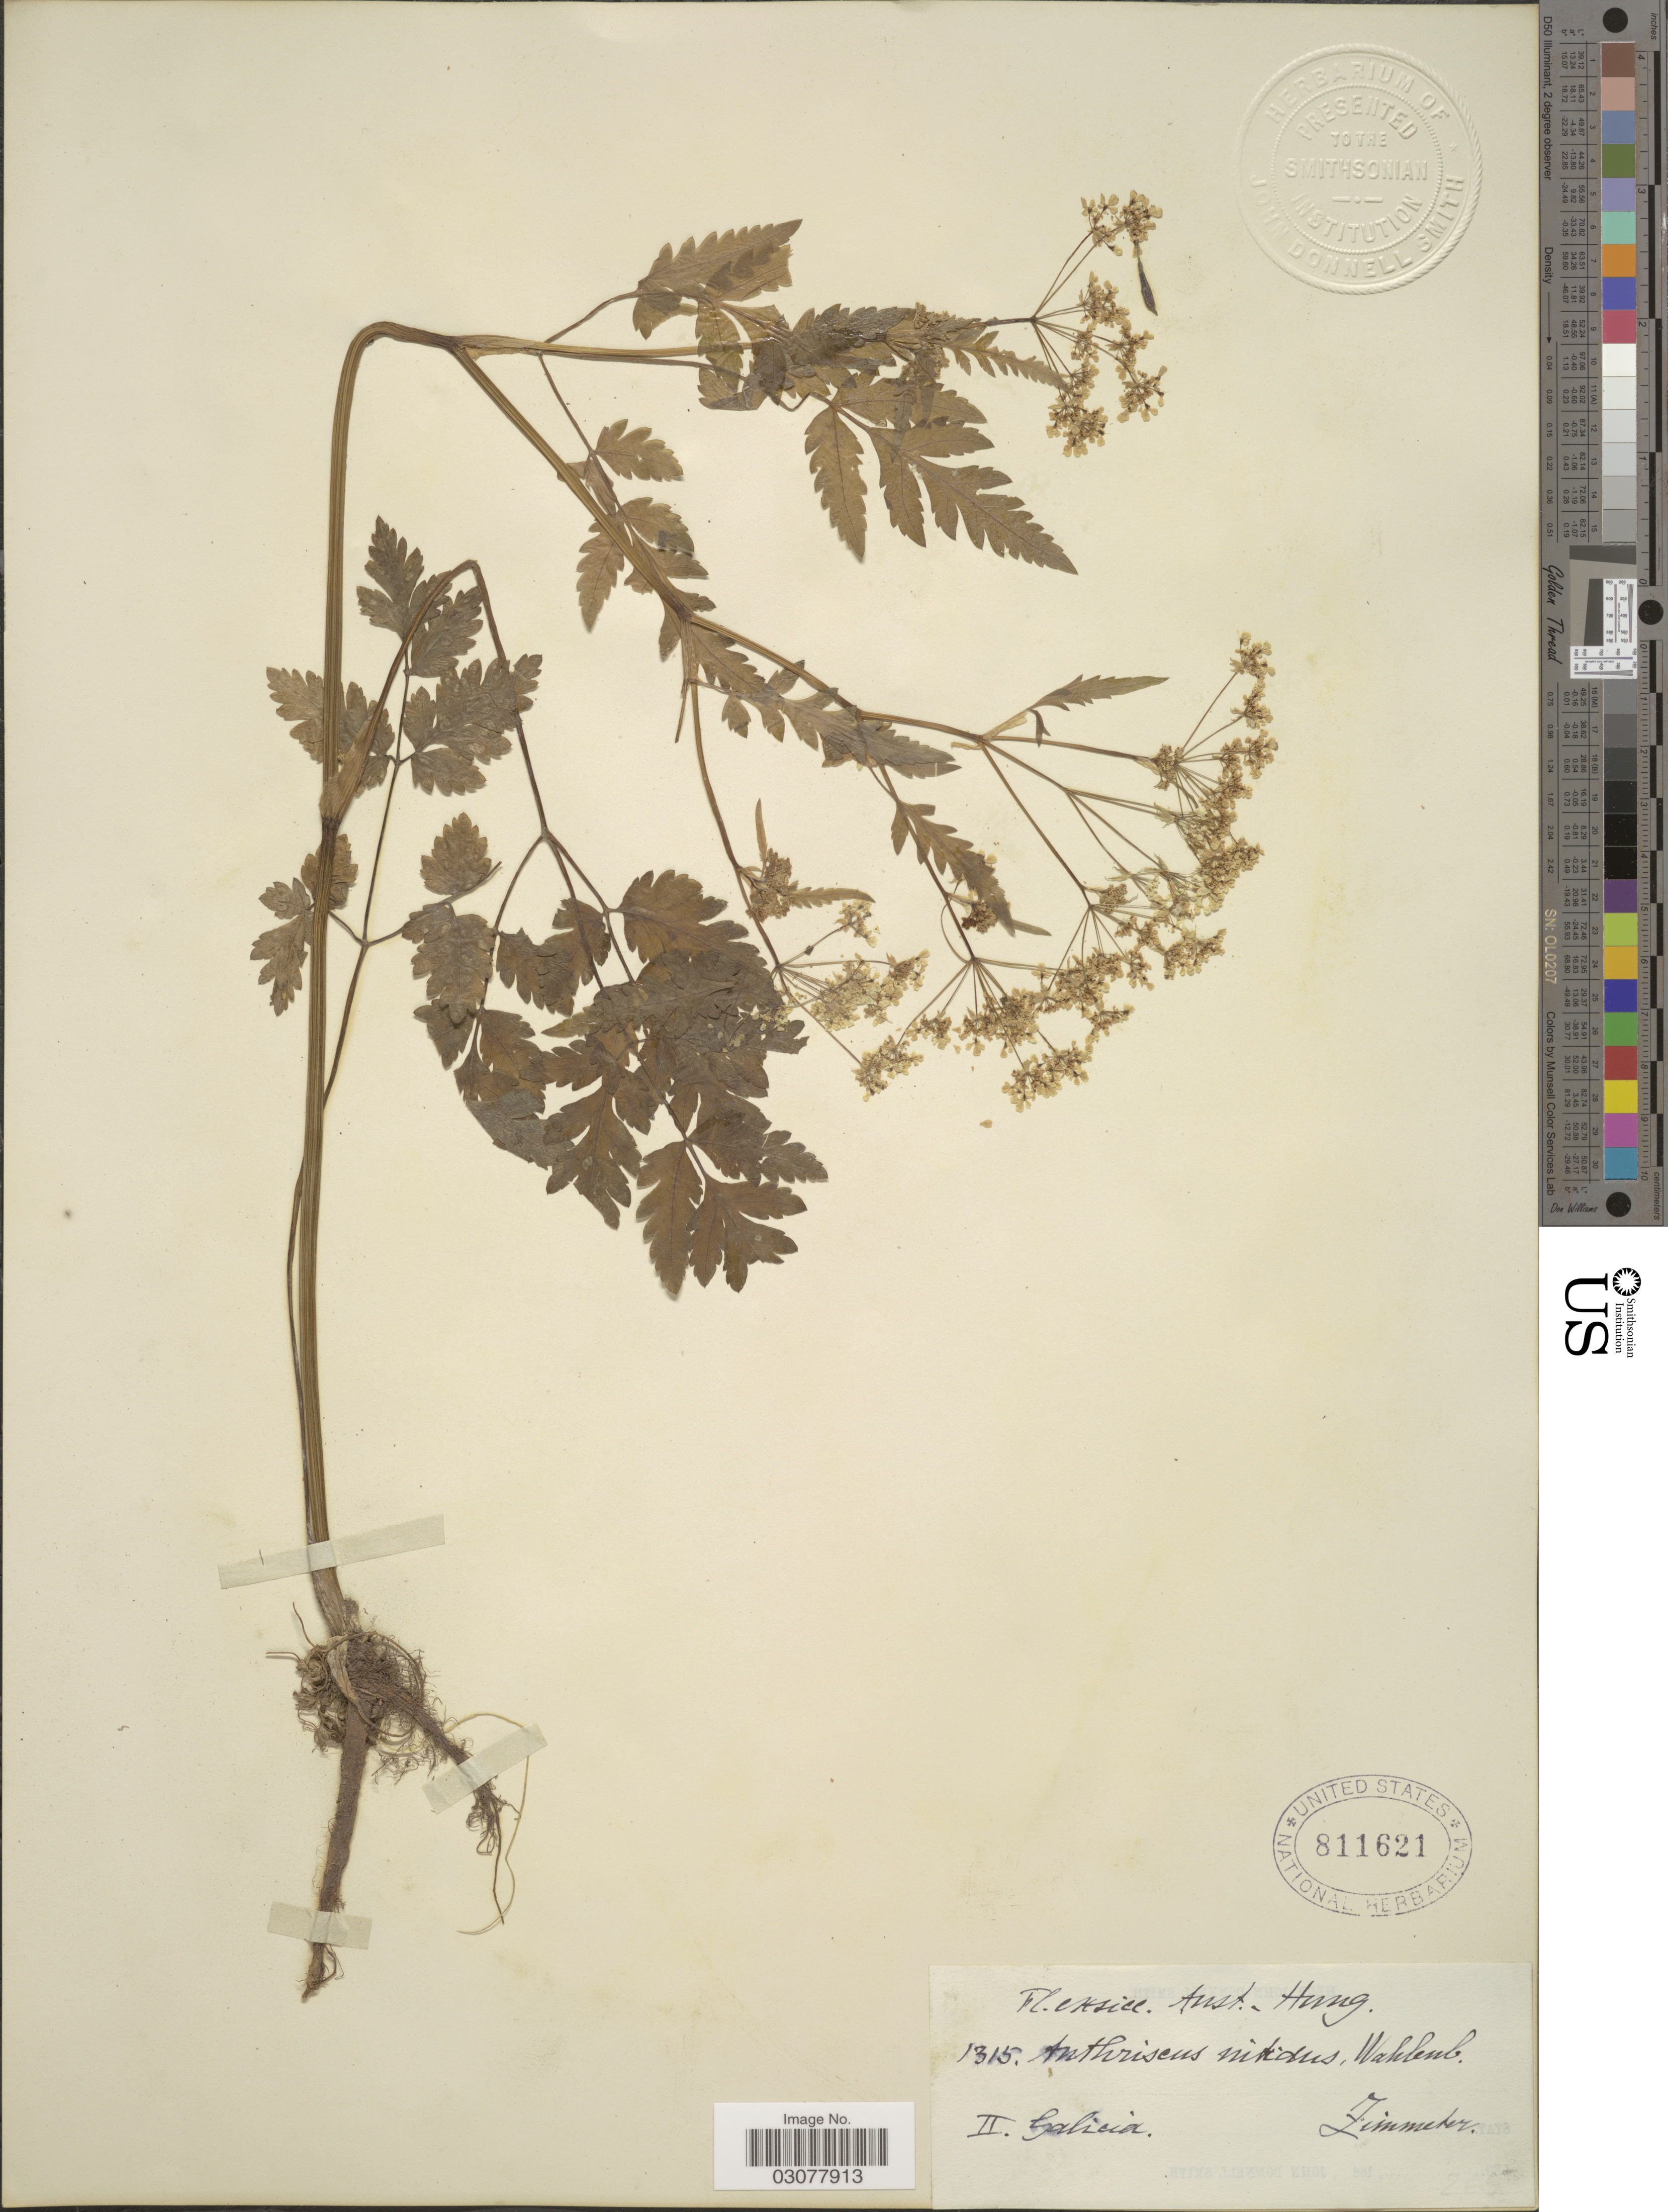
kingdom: Plantae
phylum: Tracheophyta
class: Magnoliopsida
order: Apiales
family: Apiaceae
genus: Anthriscus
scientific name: Anthriscus nitidus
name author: (Wahlenb.) Garcke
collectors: A. Zimmeter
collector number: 1315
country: Spain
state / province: Galicia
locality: Aust. Hung. II. Galicia.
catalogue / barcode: US 811621